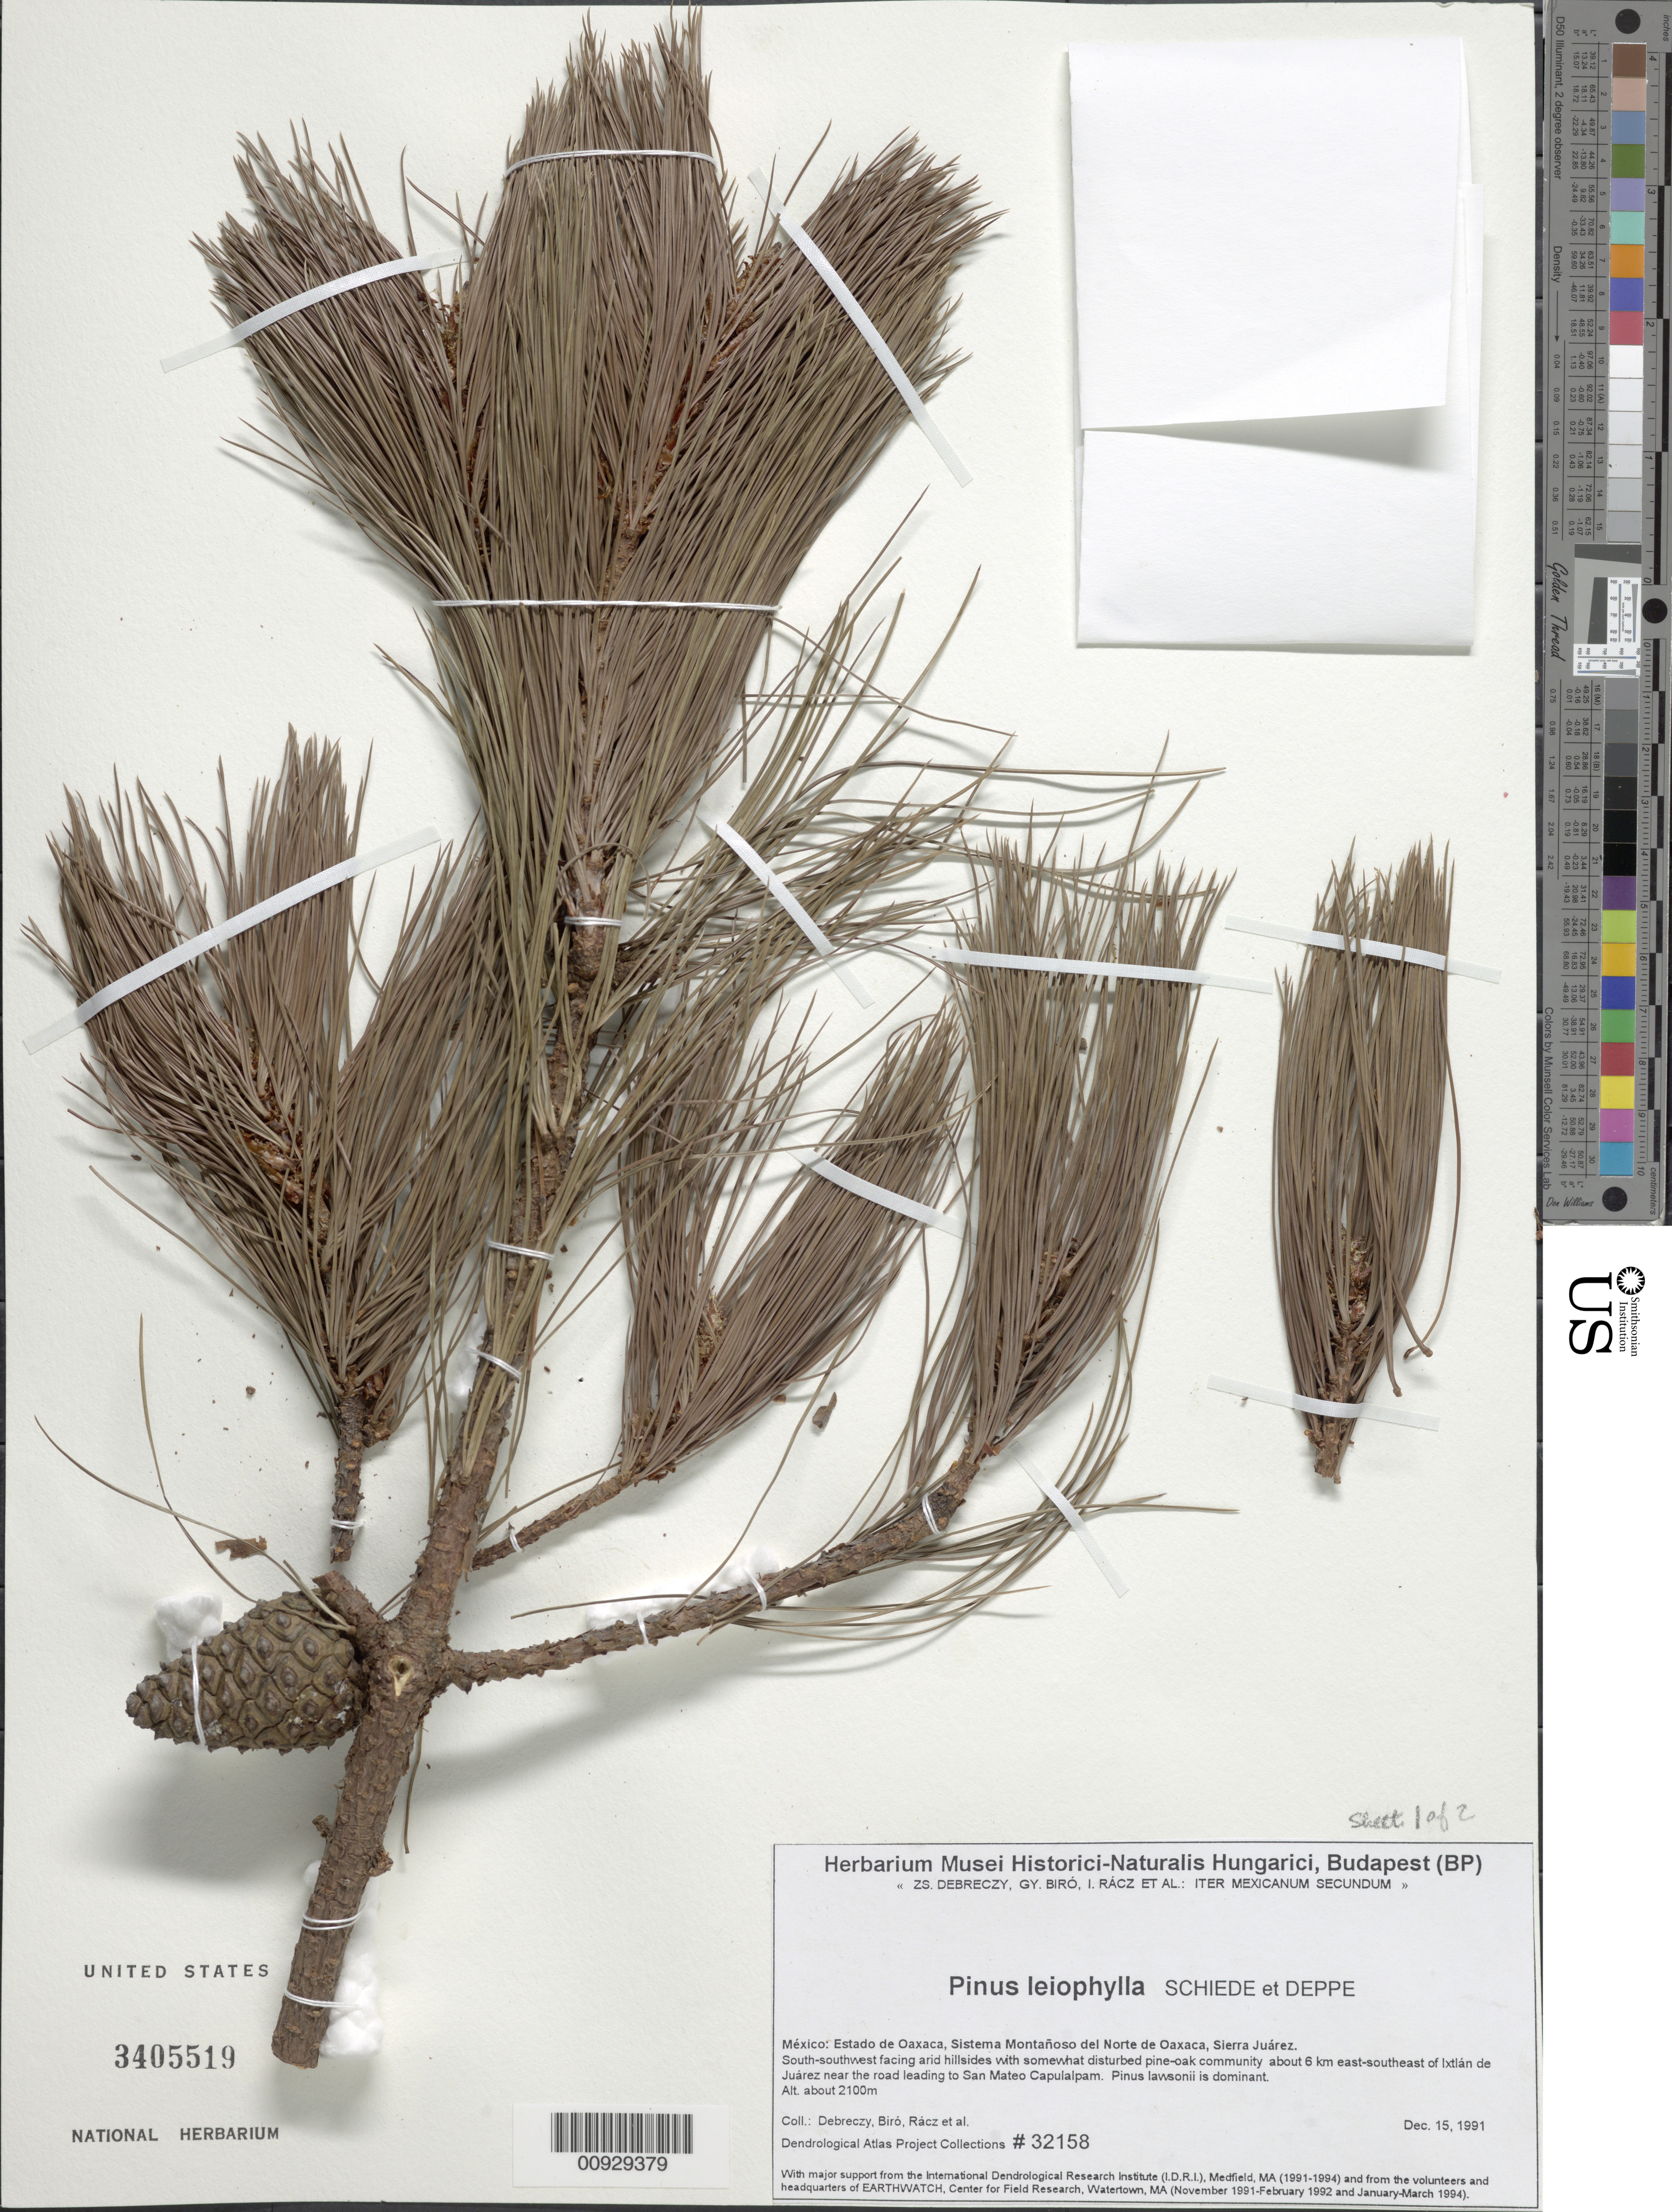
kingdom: Plantae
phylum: Tracheophyta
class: Pinopsida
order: Pinales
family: Pinaceae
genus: Pinus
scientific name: Pinus leiophylla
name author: Schiede ex Schltdl. & Cham.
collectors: Z. Debreczy, G. Biro, I. Rácz & et al.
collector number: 32158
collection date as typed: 15 Dec 1991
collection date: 1991-12-15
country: Mexico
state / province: Oaxaca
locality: Sistema Montañoso del Norte de Oaxaca, Sierra Juárez. South-southwest facing arid hillsides about 6 km east-southeast of Ixtlán de Juárez near the road leading to San Mateo Capulalpam.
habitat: South-southwest facing arid hillsides with somewhat disturbed pine-oak community. Pinus lawsonii is dominant.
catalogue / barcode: US 3405519